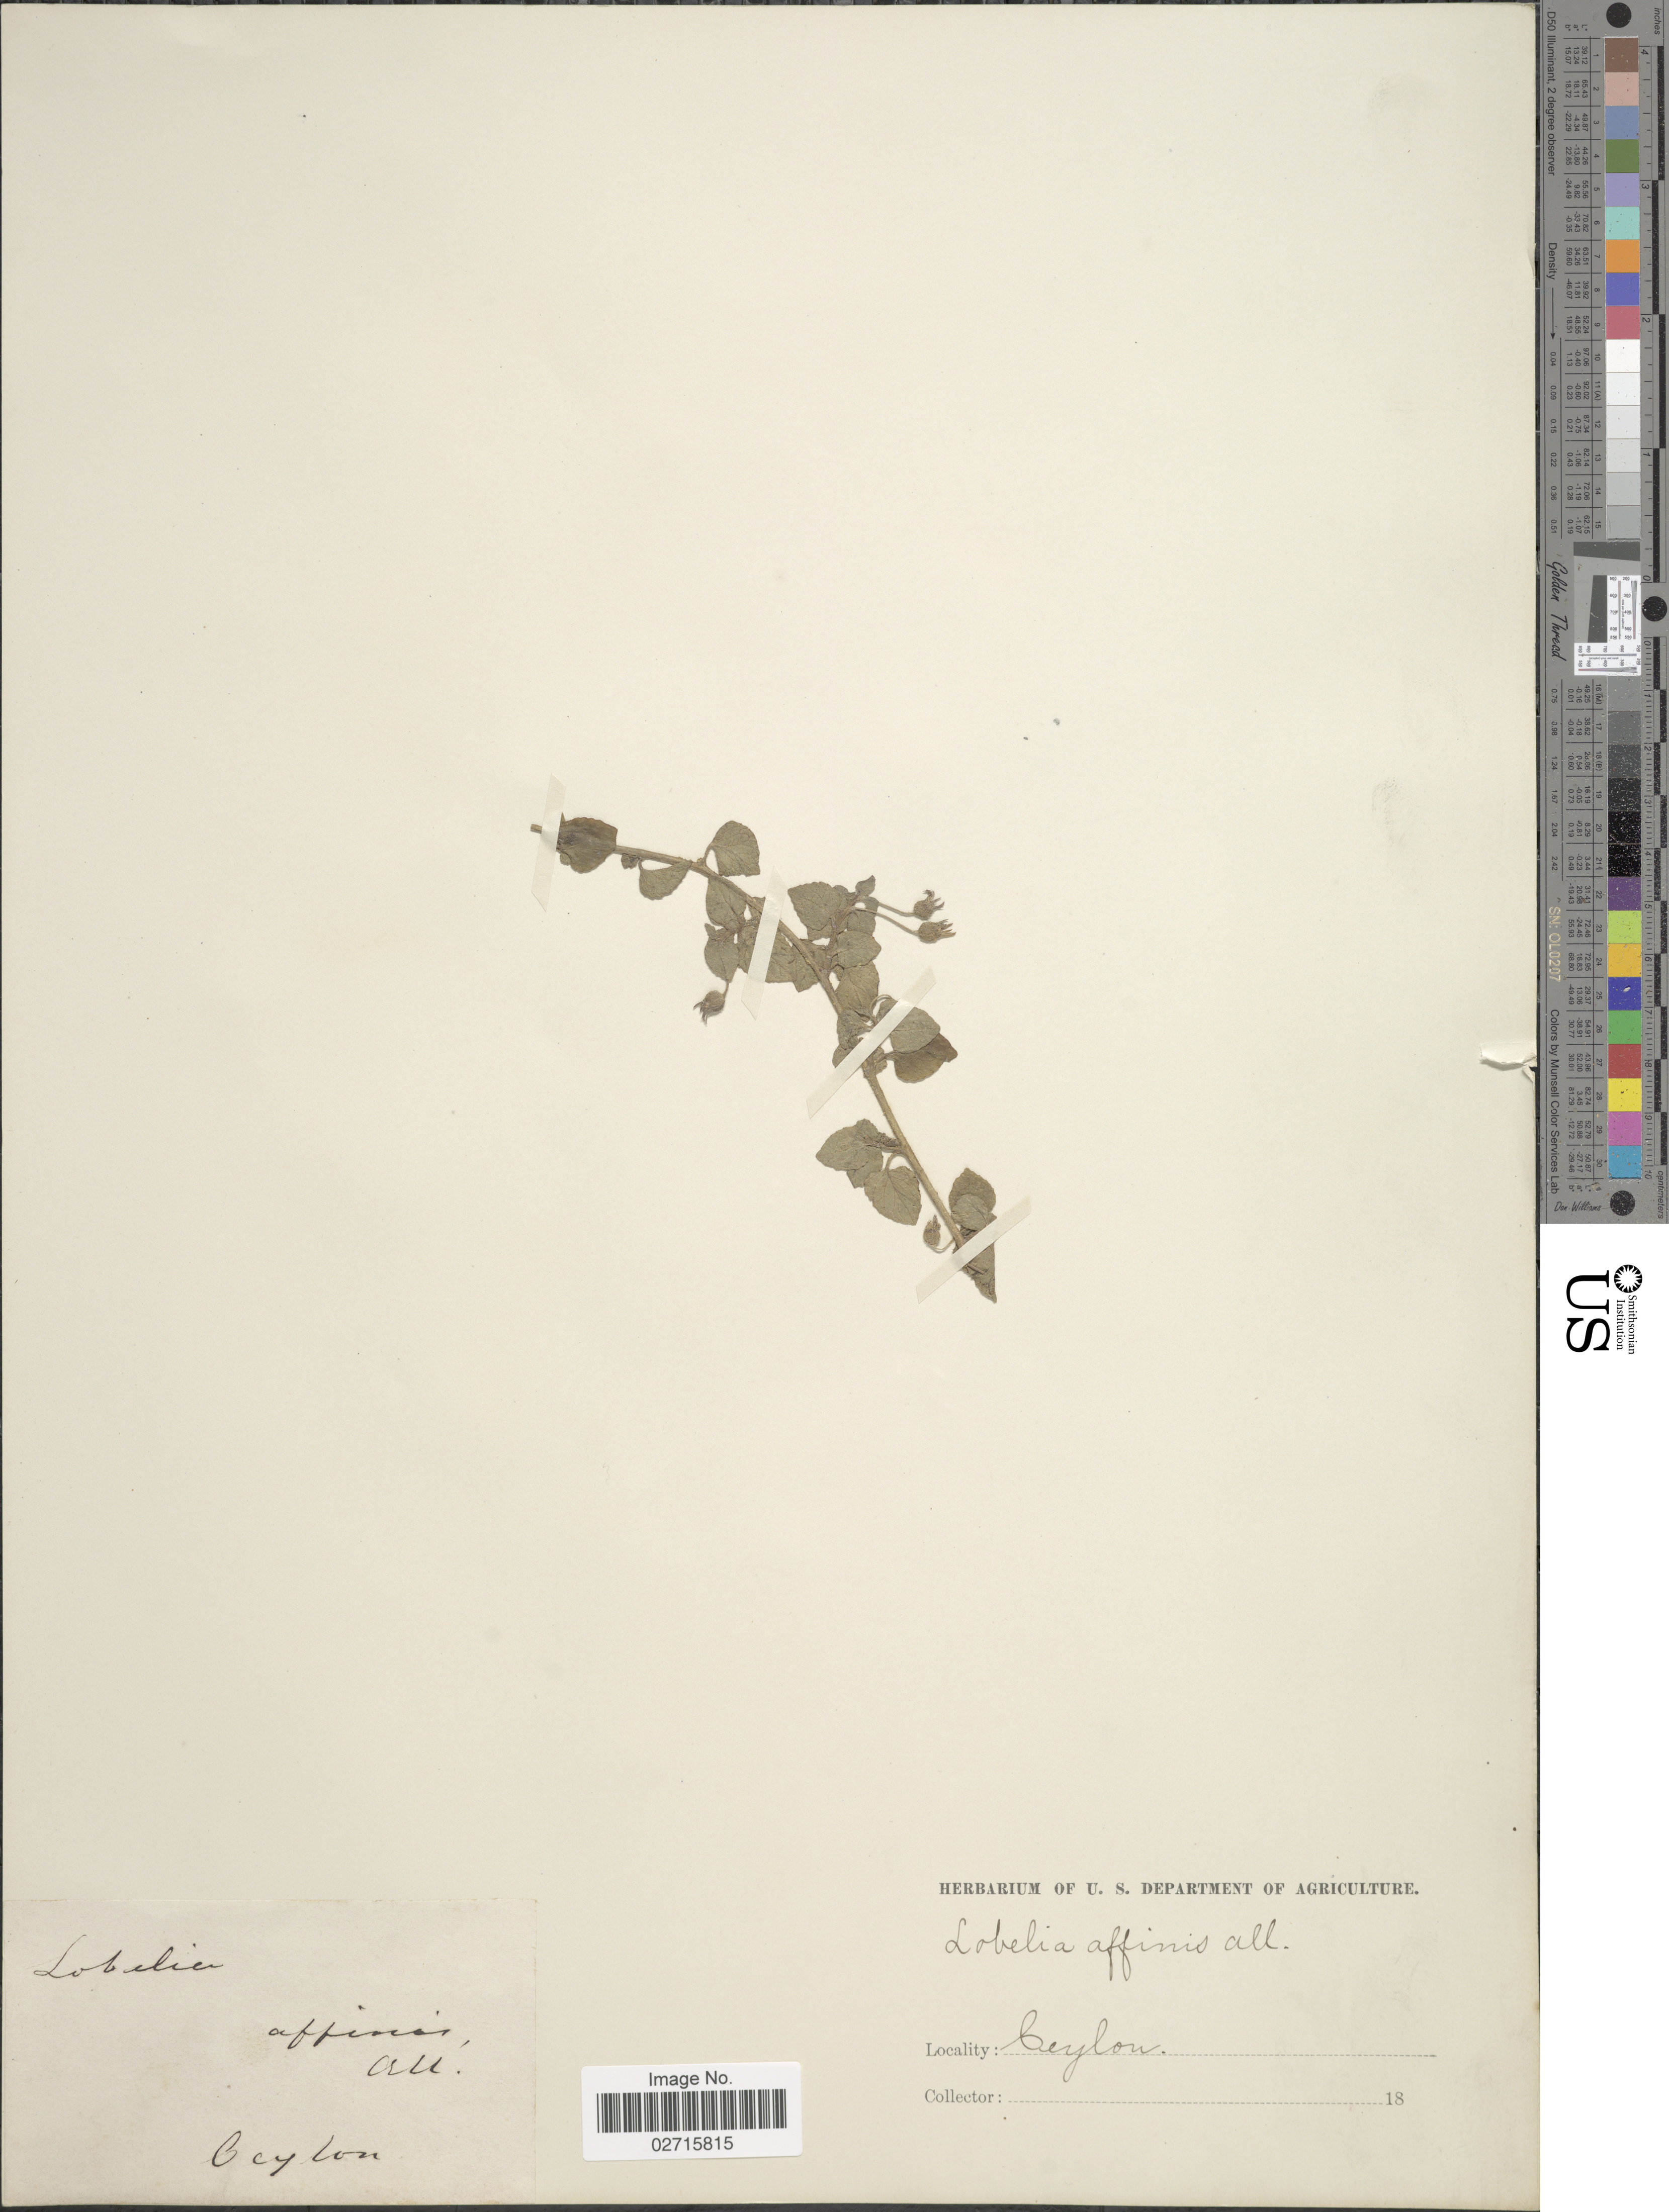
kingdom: Plantae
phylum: Tracheophyta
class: Magnoliopsida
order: Asterales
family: Campanulaceae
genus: Lobelia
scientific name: Lobelia succulenta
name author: Blume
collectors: ex herb. U. S. Department of Agriculture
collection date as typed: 18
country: Sri Lanka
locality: Ceylon